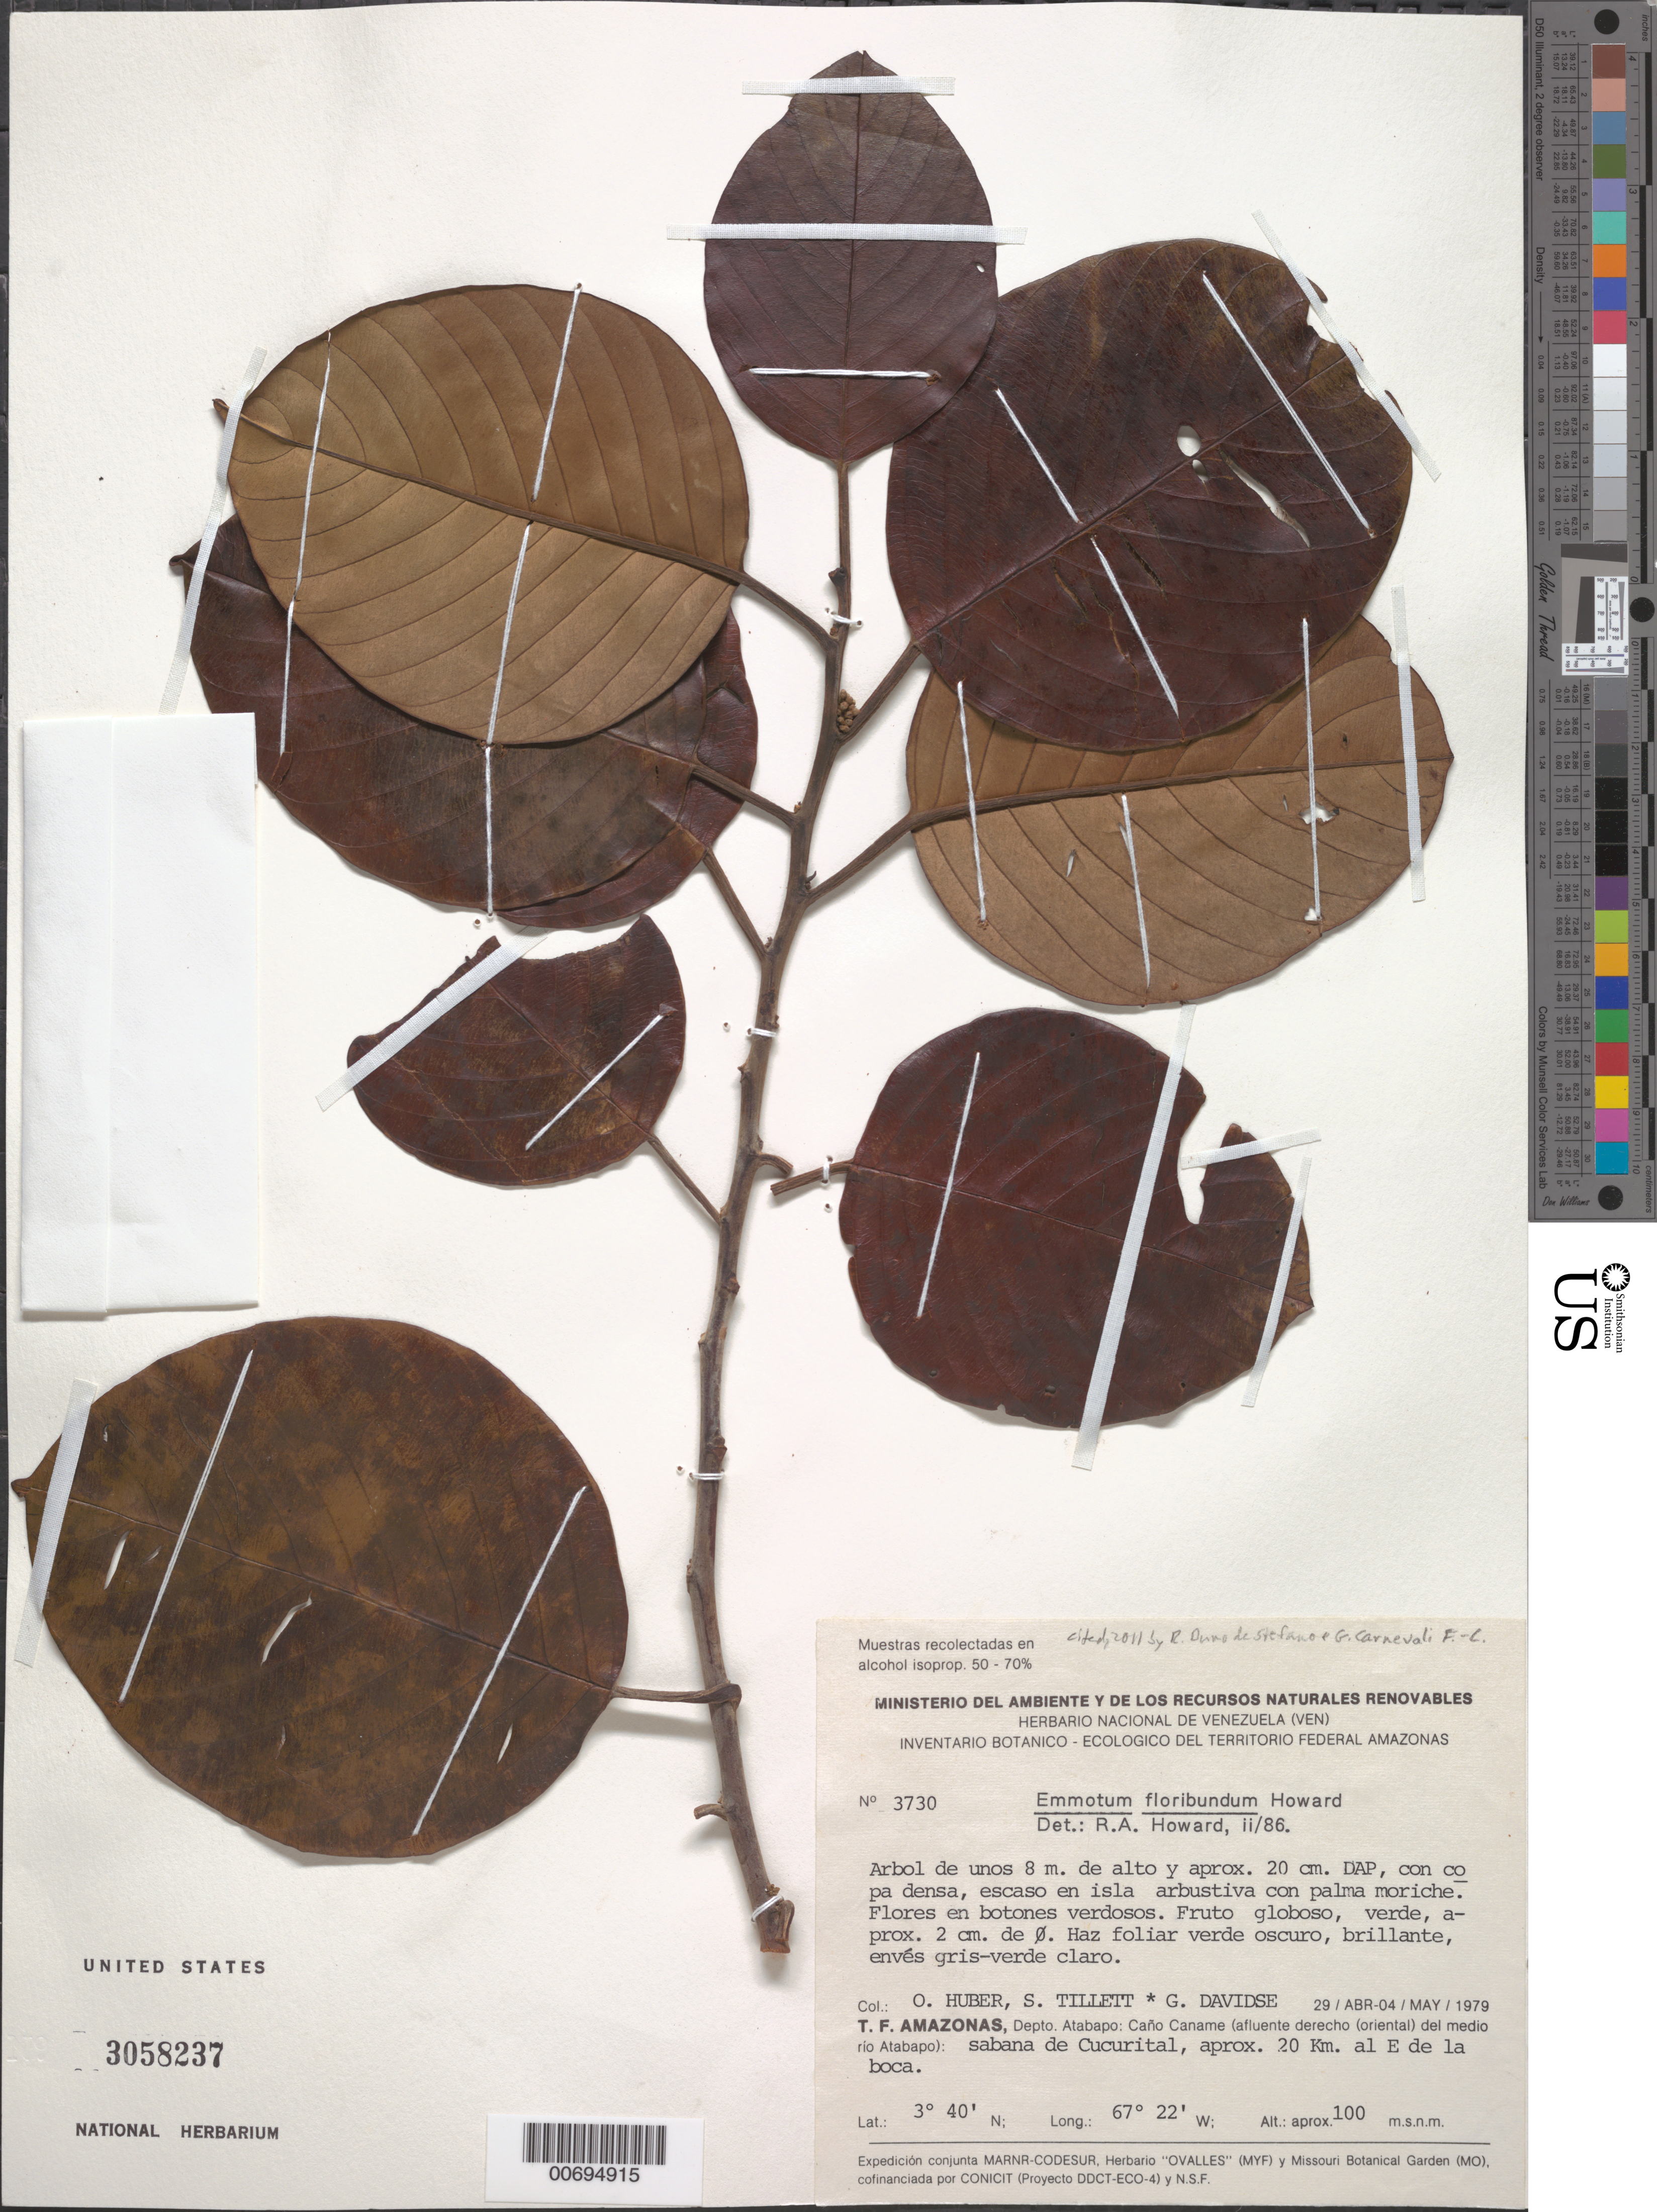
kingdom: Plantae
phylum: Tracheophyta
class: Magnoliopsida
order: Metteniusales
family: Metteniusaceae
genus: Emmotum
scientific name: Emmotum floribundum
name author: R.A. Howard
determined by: Howard, R. A.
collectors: O. Huber, S. S. Tillett & G. Davidse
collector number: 3730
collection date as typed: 29-Apr-79 to 4-May-79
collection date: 1979-04-29/1979-05-04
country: Venezuela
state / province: Amazonas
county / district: Atabapo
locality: Caño Caname (afluente derecho del medio Río Atabapo); Sabanas de Cucurital, aprox 20km al E de la boca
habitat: Bush islands with palms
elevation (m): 100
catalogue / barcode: US 3058237